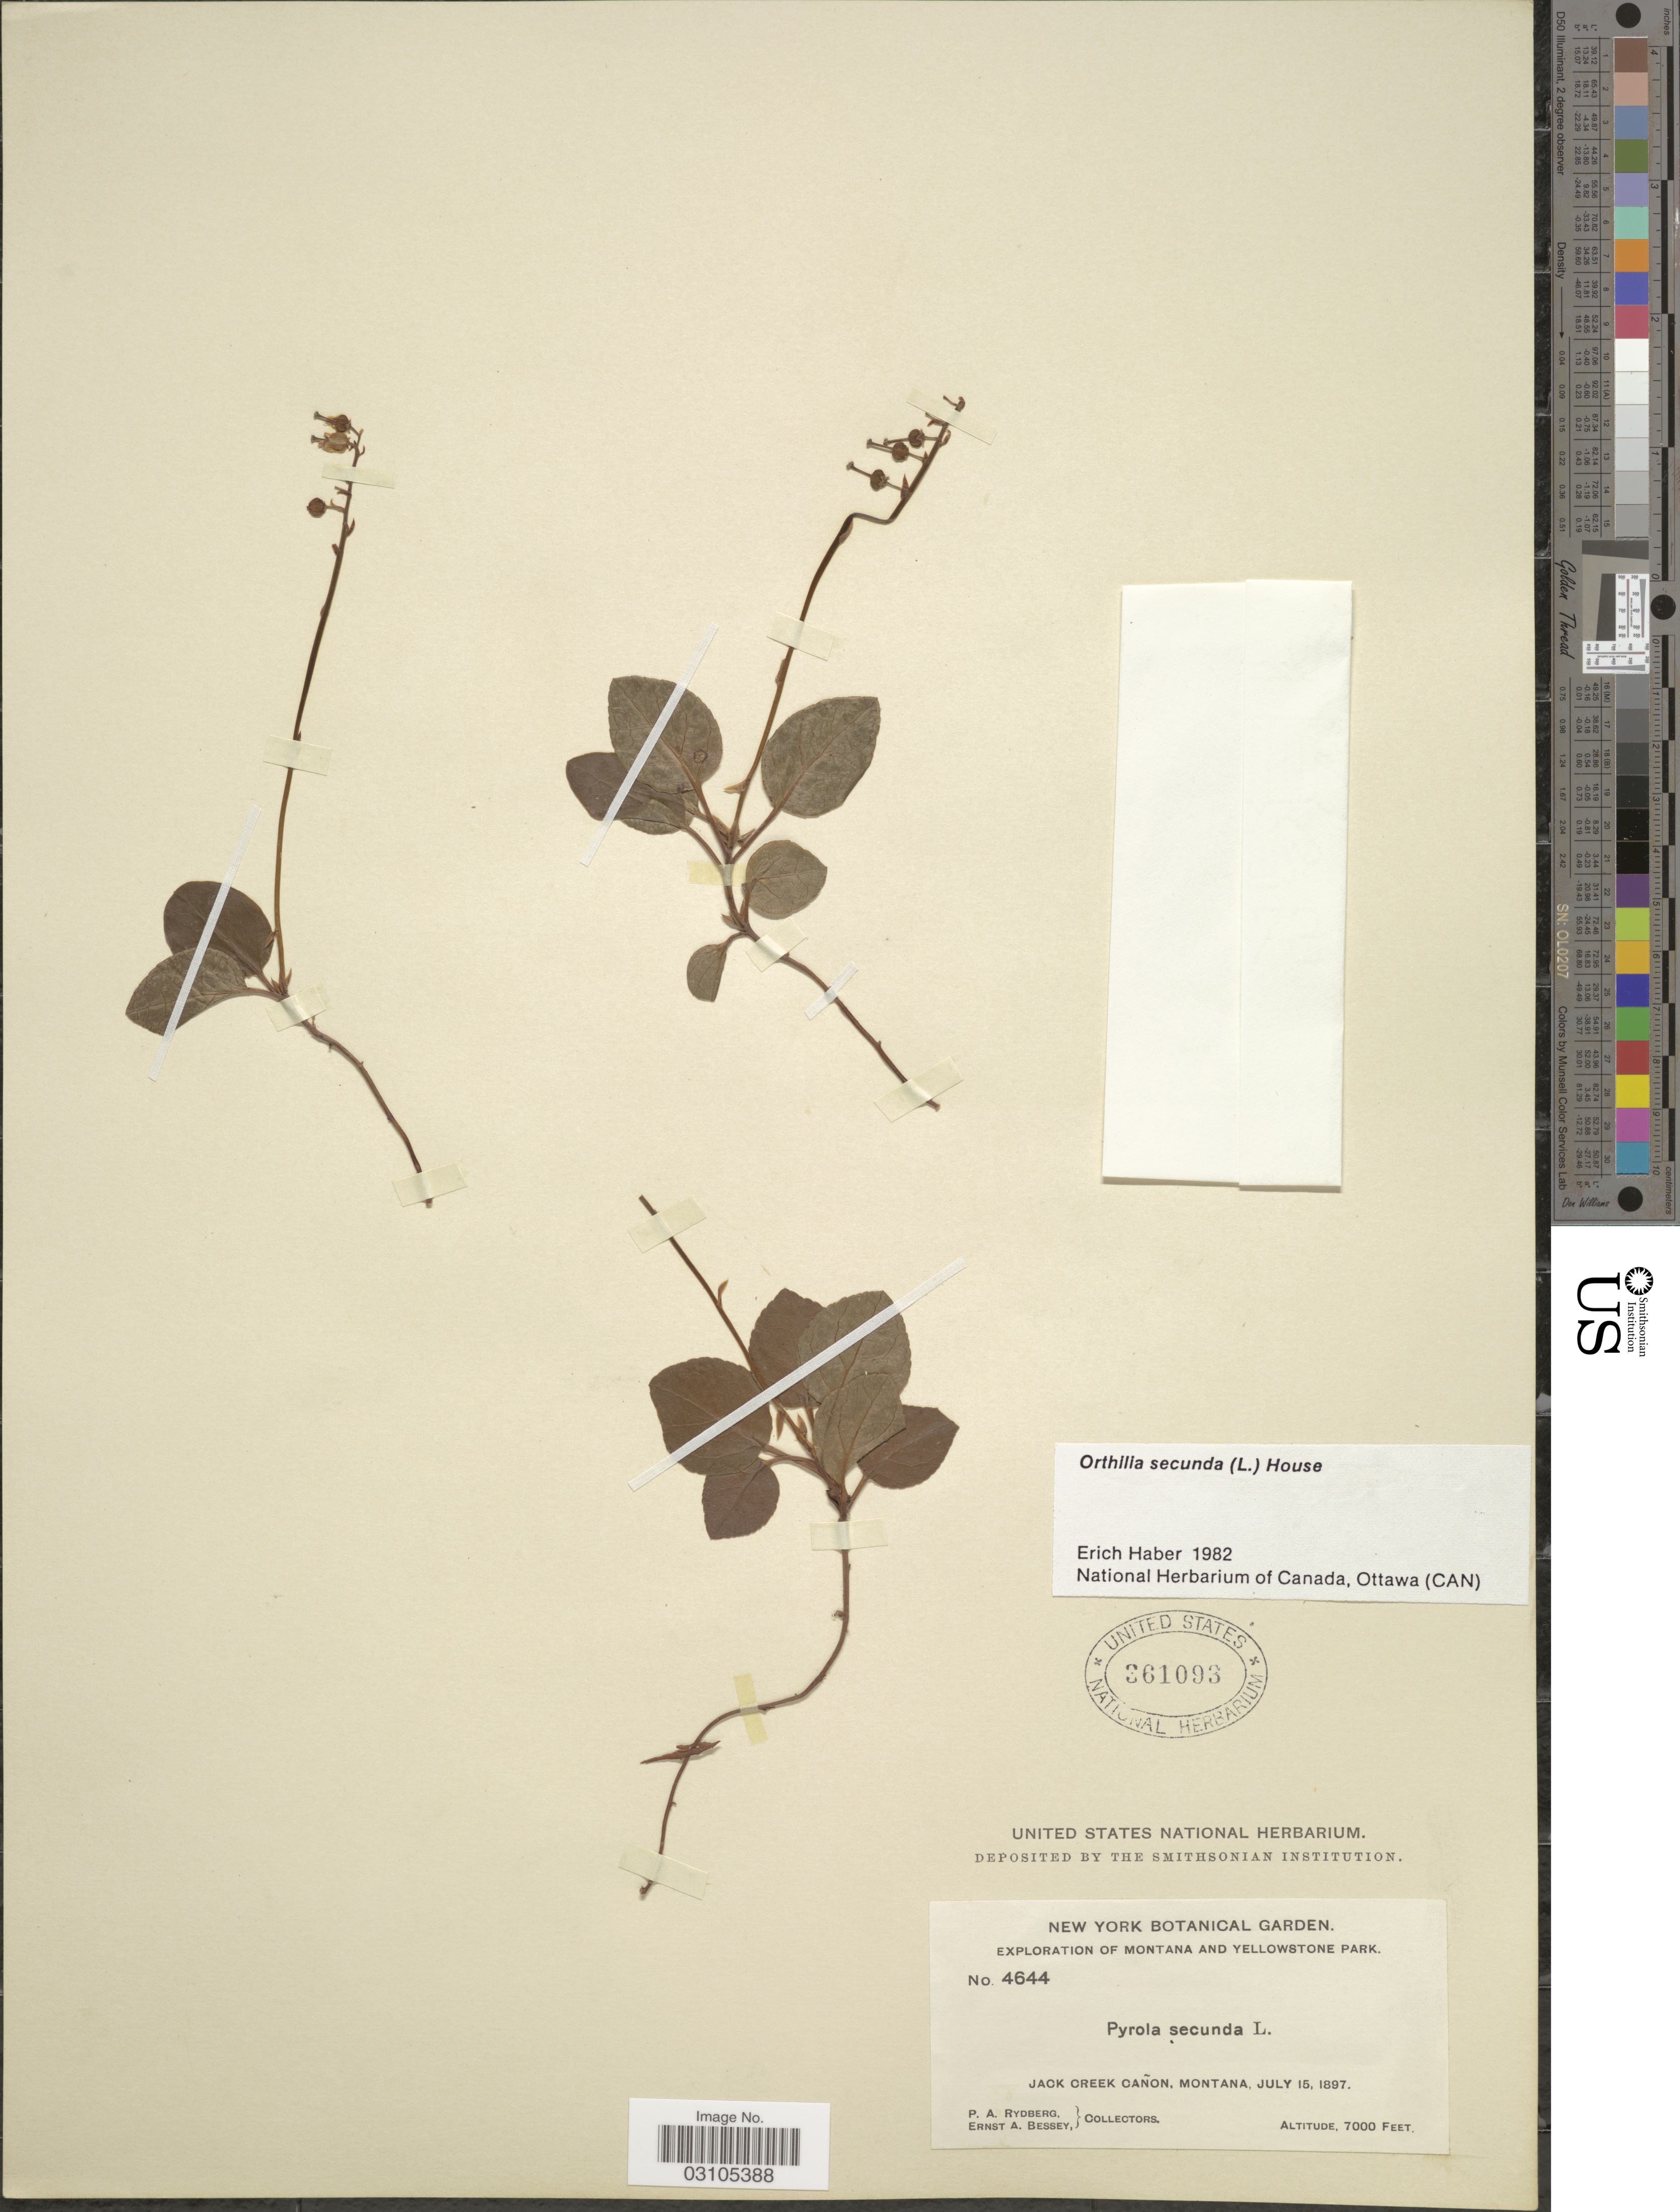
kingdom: Plantae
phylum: Tracheophyta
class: Magnoliopsida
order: Ericales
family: Ericaceae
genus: Orthilia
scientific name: Orthilia secunda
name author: (L.) House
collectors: P. A. Rydberg & E. A. Bessey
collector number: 4644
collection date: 1897-07-15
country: United States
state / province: Montana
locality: Yellowstone Park. Jack Creek Cañon.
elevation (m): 2134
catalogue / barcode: US 361093